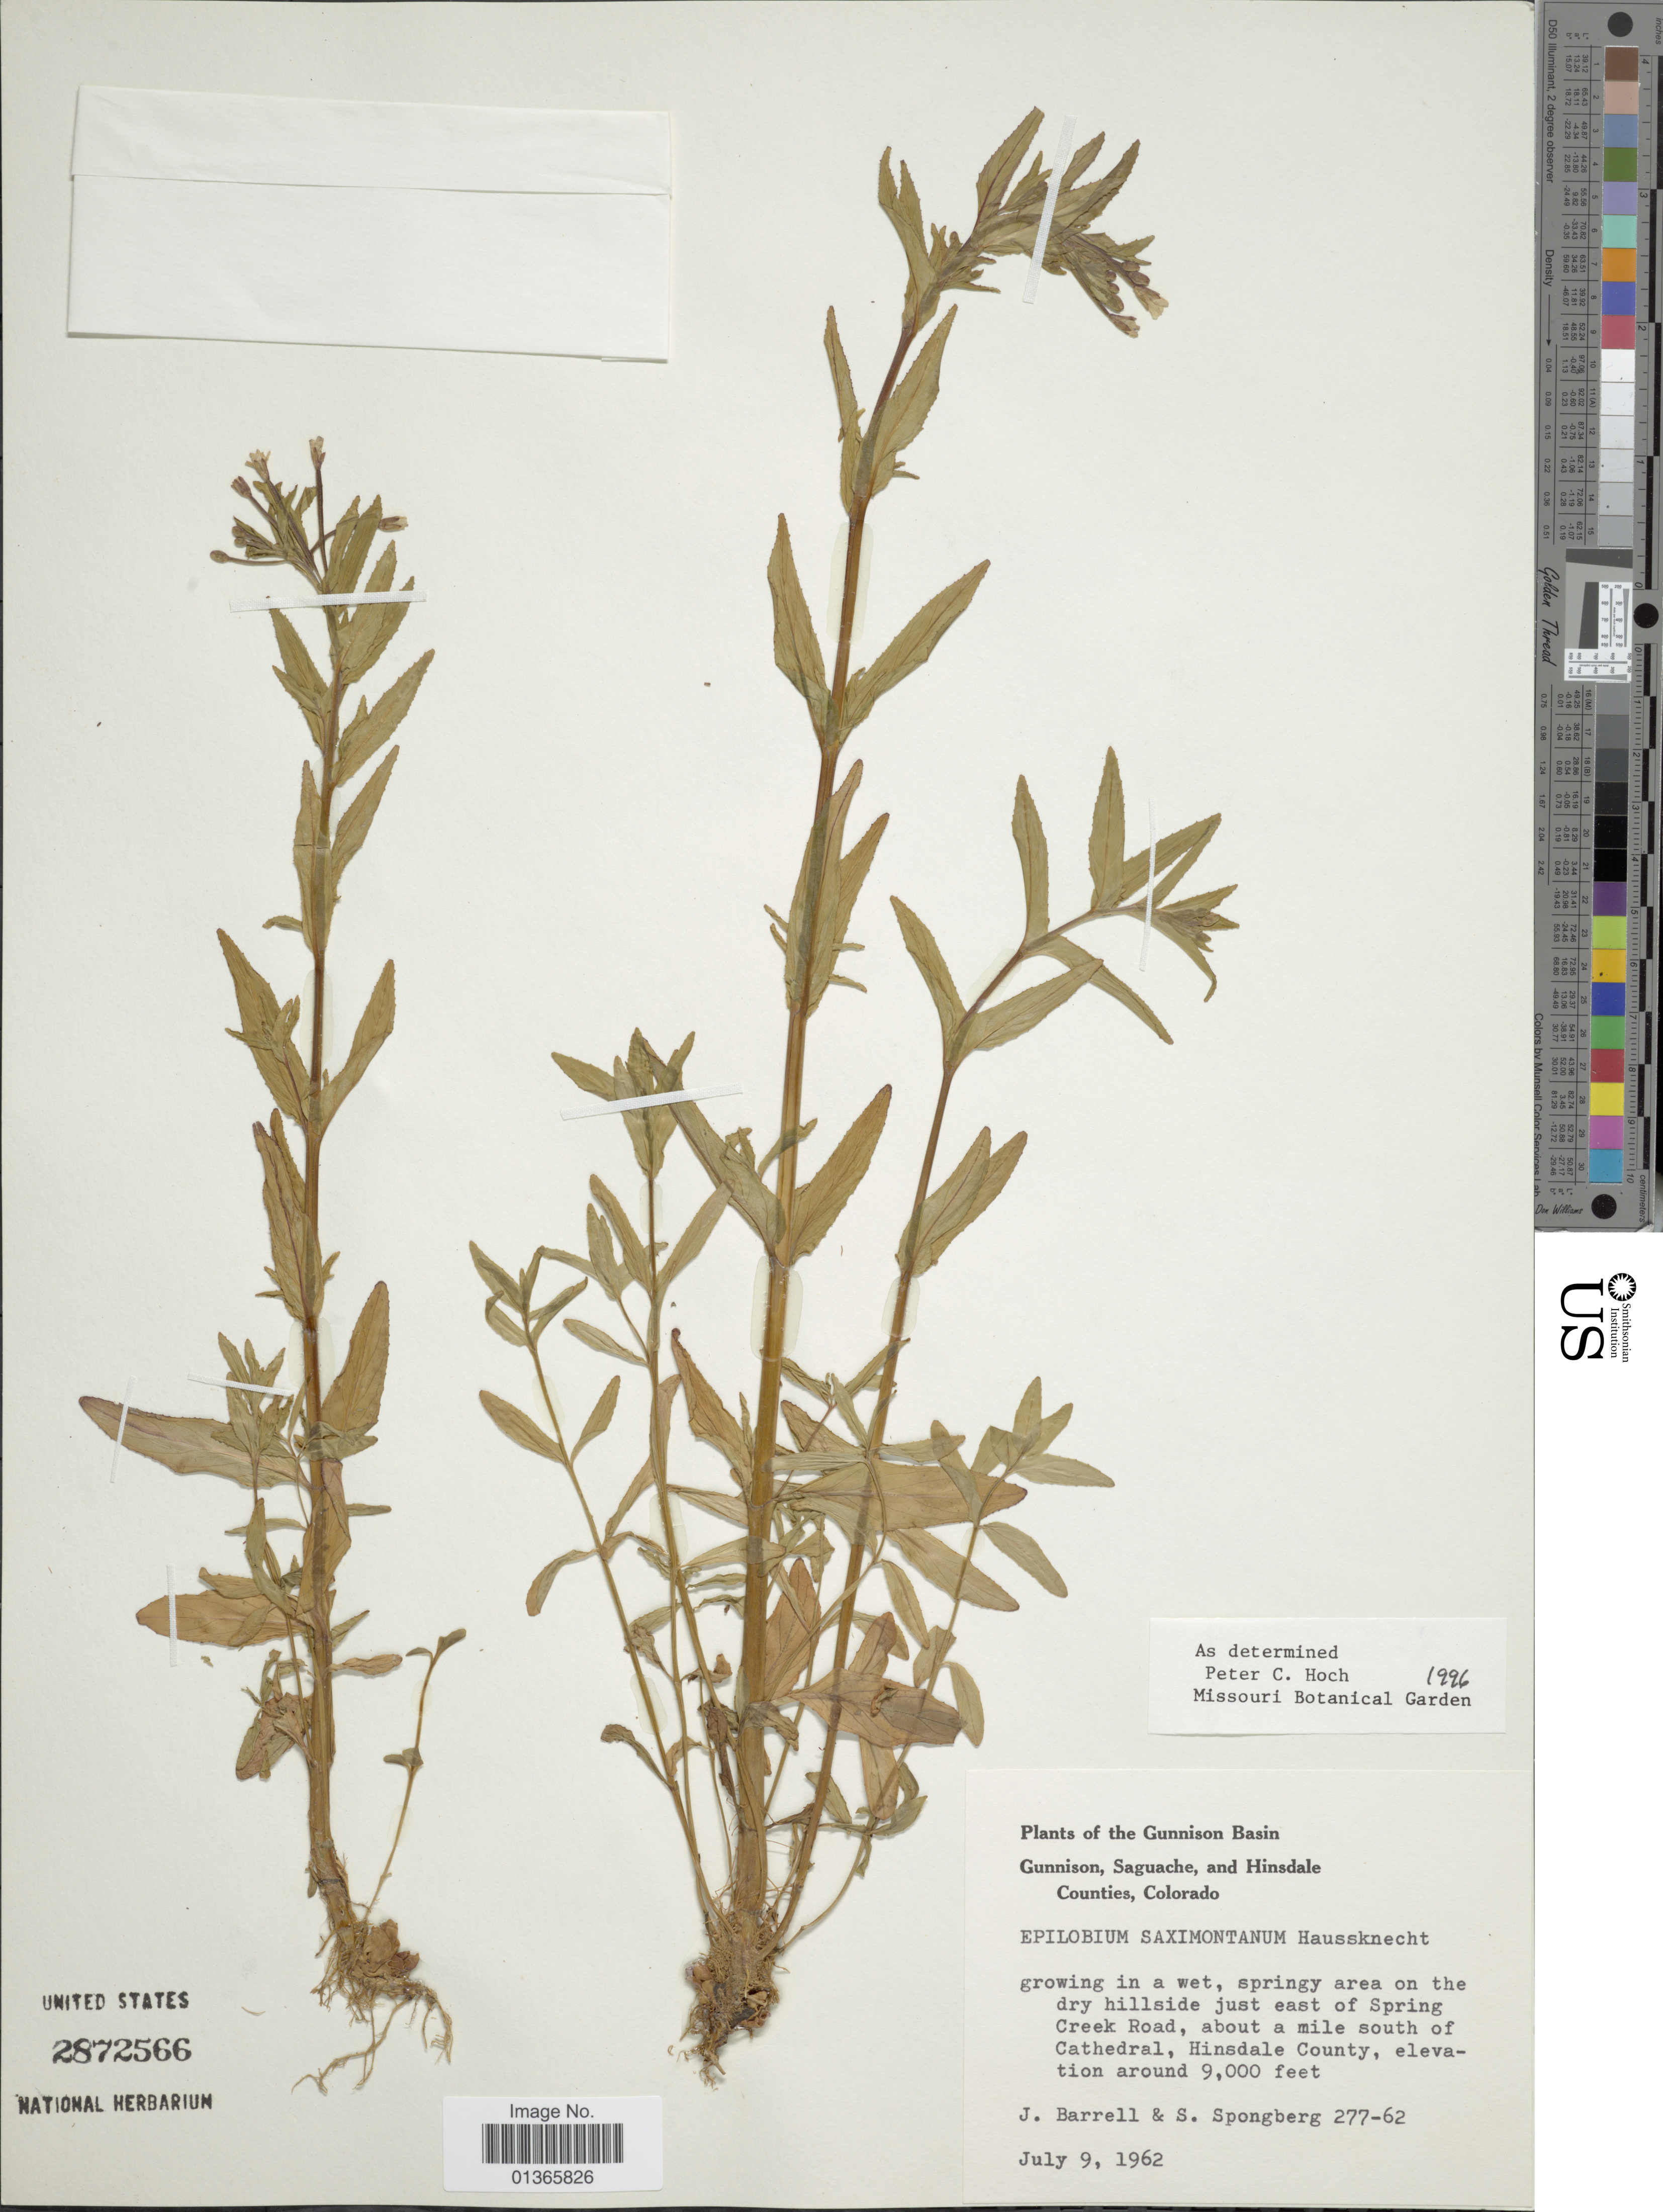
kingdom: Plantae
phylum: Tracheophyta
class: Magnoliopsida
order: Myrtales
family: Onagraceae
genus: Epilobium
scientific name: Epilobium saximontanum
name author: Hausskn.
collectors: J. Barrell & S. A.Spongberg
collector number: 277-62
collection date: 1962-07-09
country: United States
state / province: Colorado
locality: Gunnison, Saguache, and Hinsdale Counties. Springy area on the dry hillside just east of Spring Creek Road, about a mile south of Cathedral.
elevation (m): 2743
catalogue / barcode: US 2872566